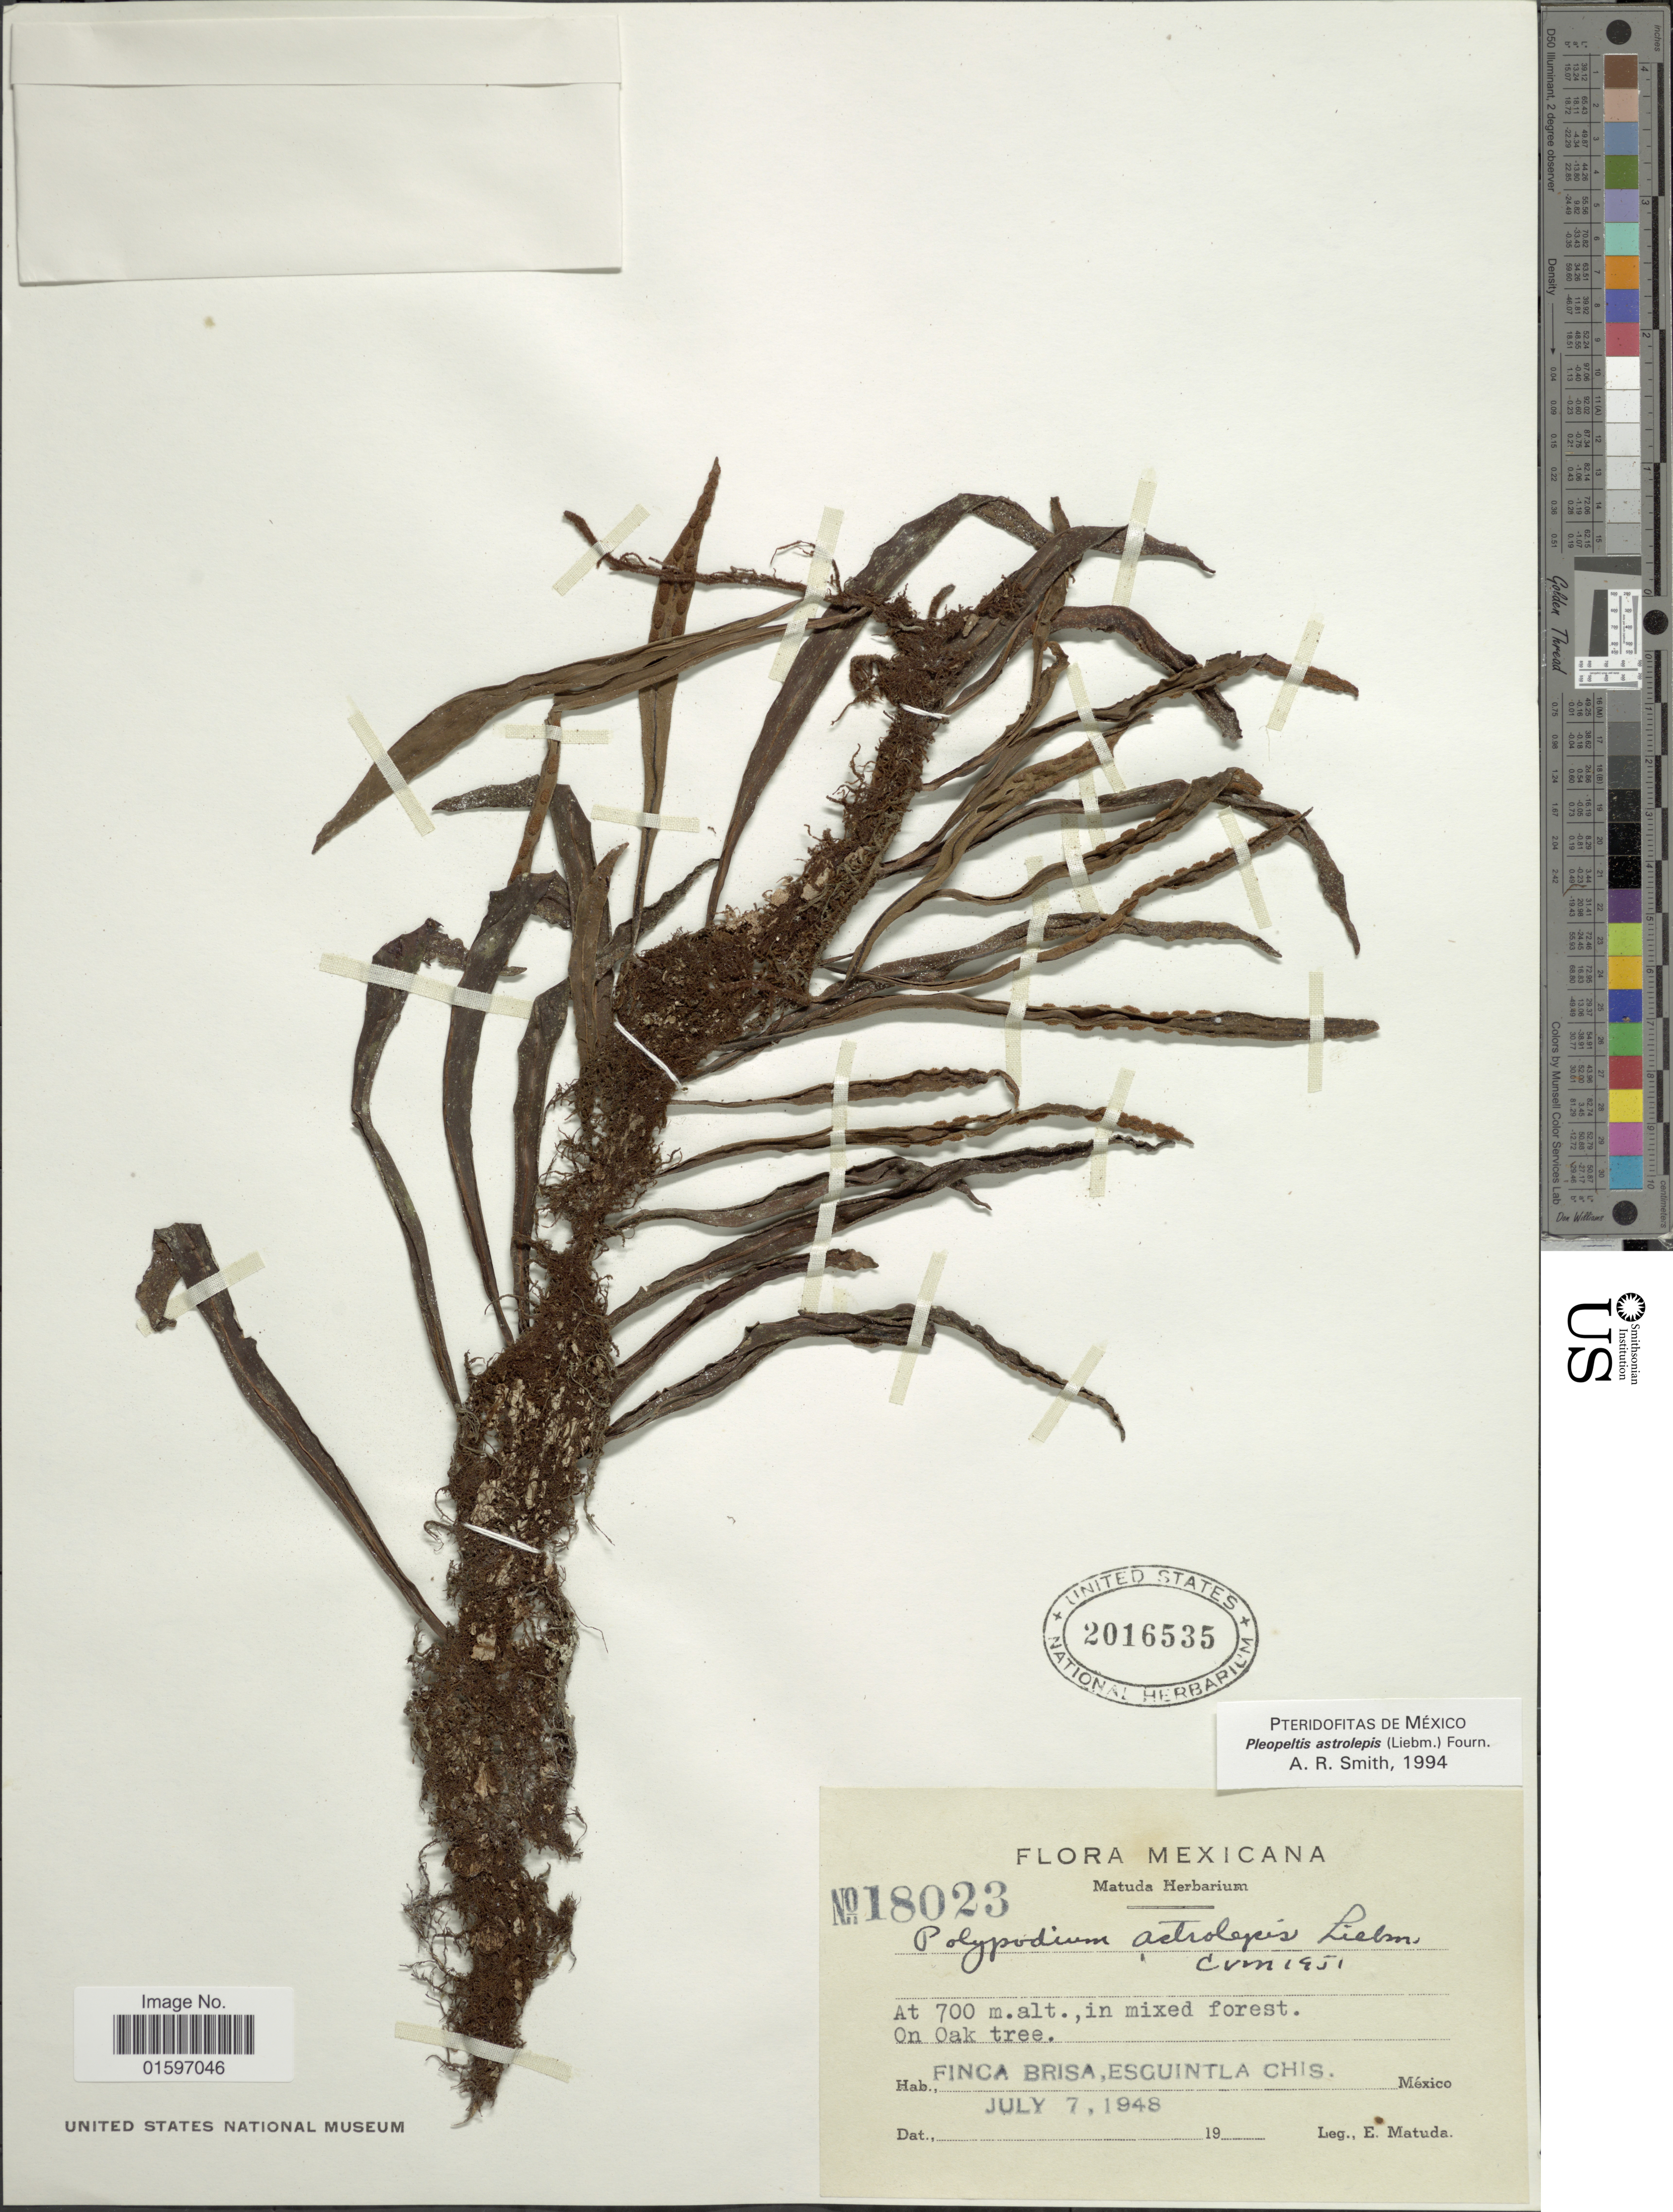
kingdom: Plantae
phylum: Tracheophyta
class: Polypodiopsida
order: Polypodiales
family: Polypodiaceae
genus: Pleopeltis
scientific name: Pleopeltis astrolepis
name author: (Liebm.) E. Fourn.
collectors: E. Matuda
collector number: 18023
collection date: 1948-07-07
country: Mexico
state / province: Chiapas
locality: Finca Brisa, Esguintla Chis. México.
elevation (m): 700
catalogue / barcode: US 2016535